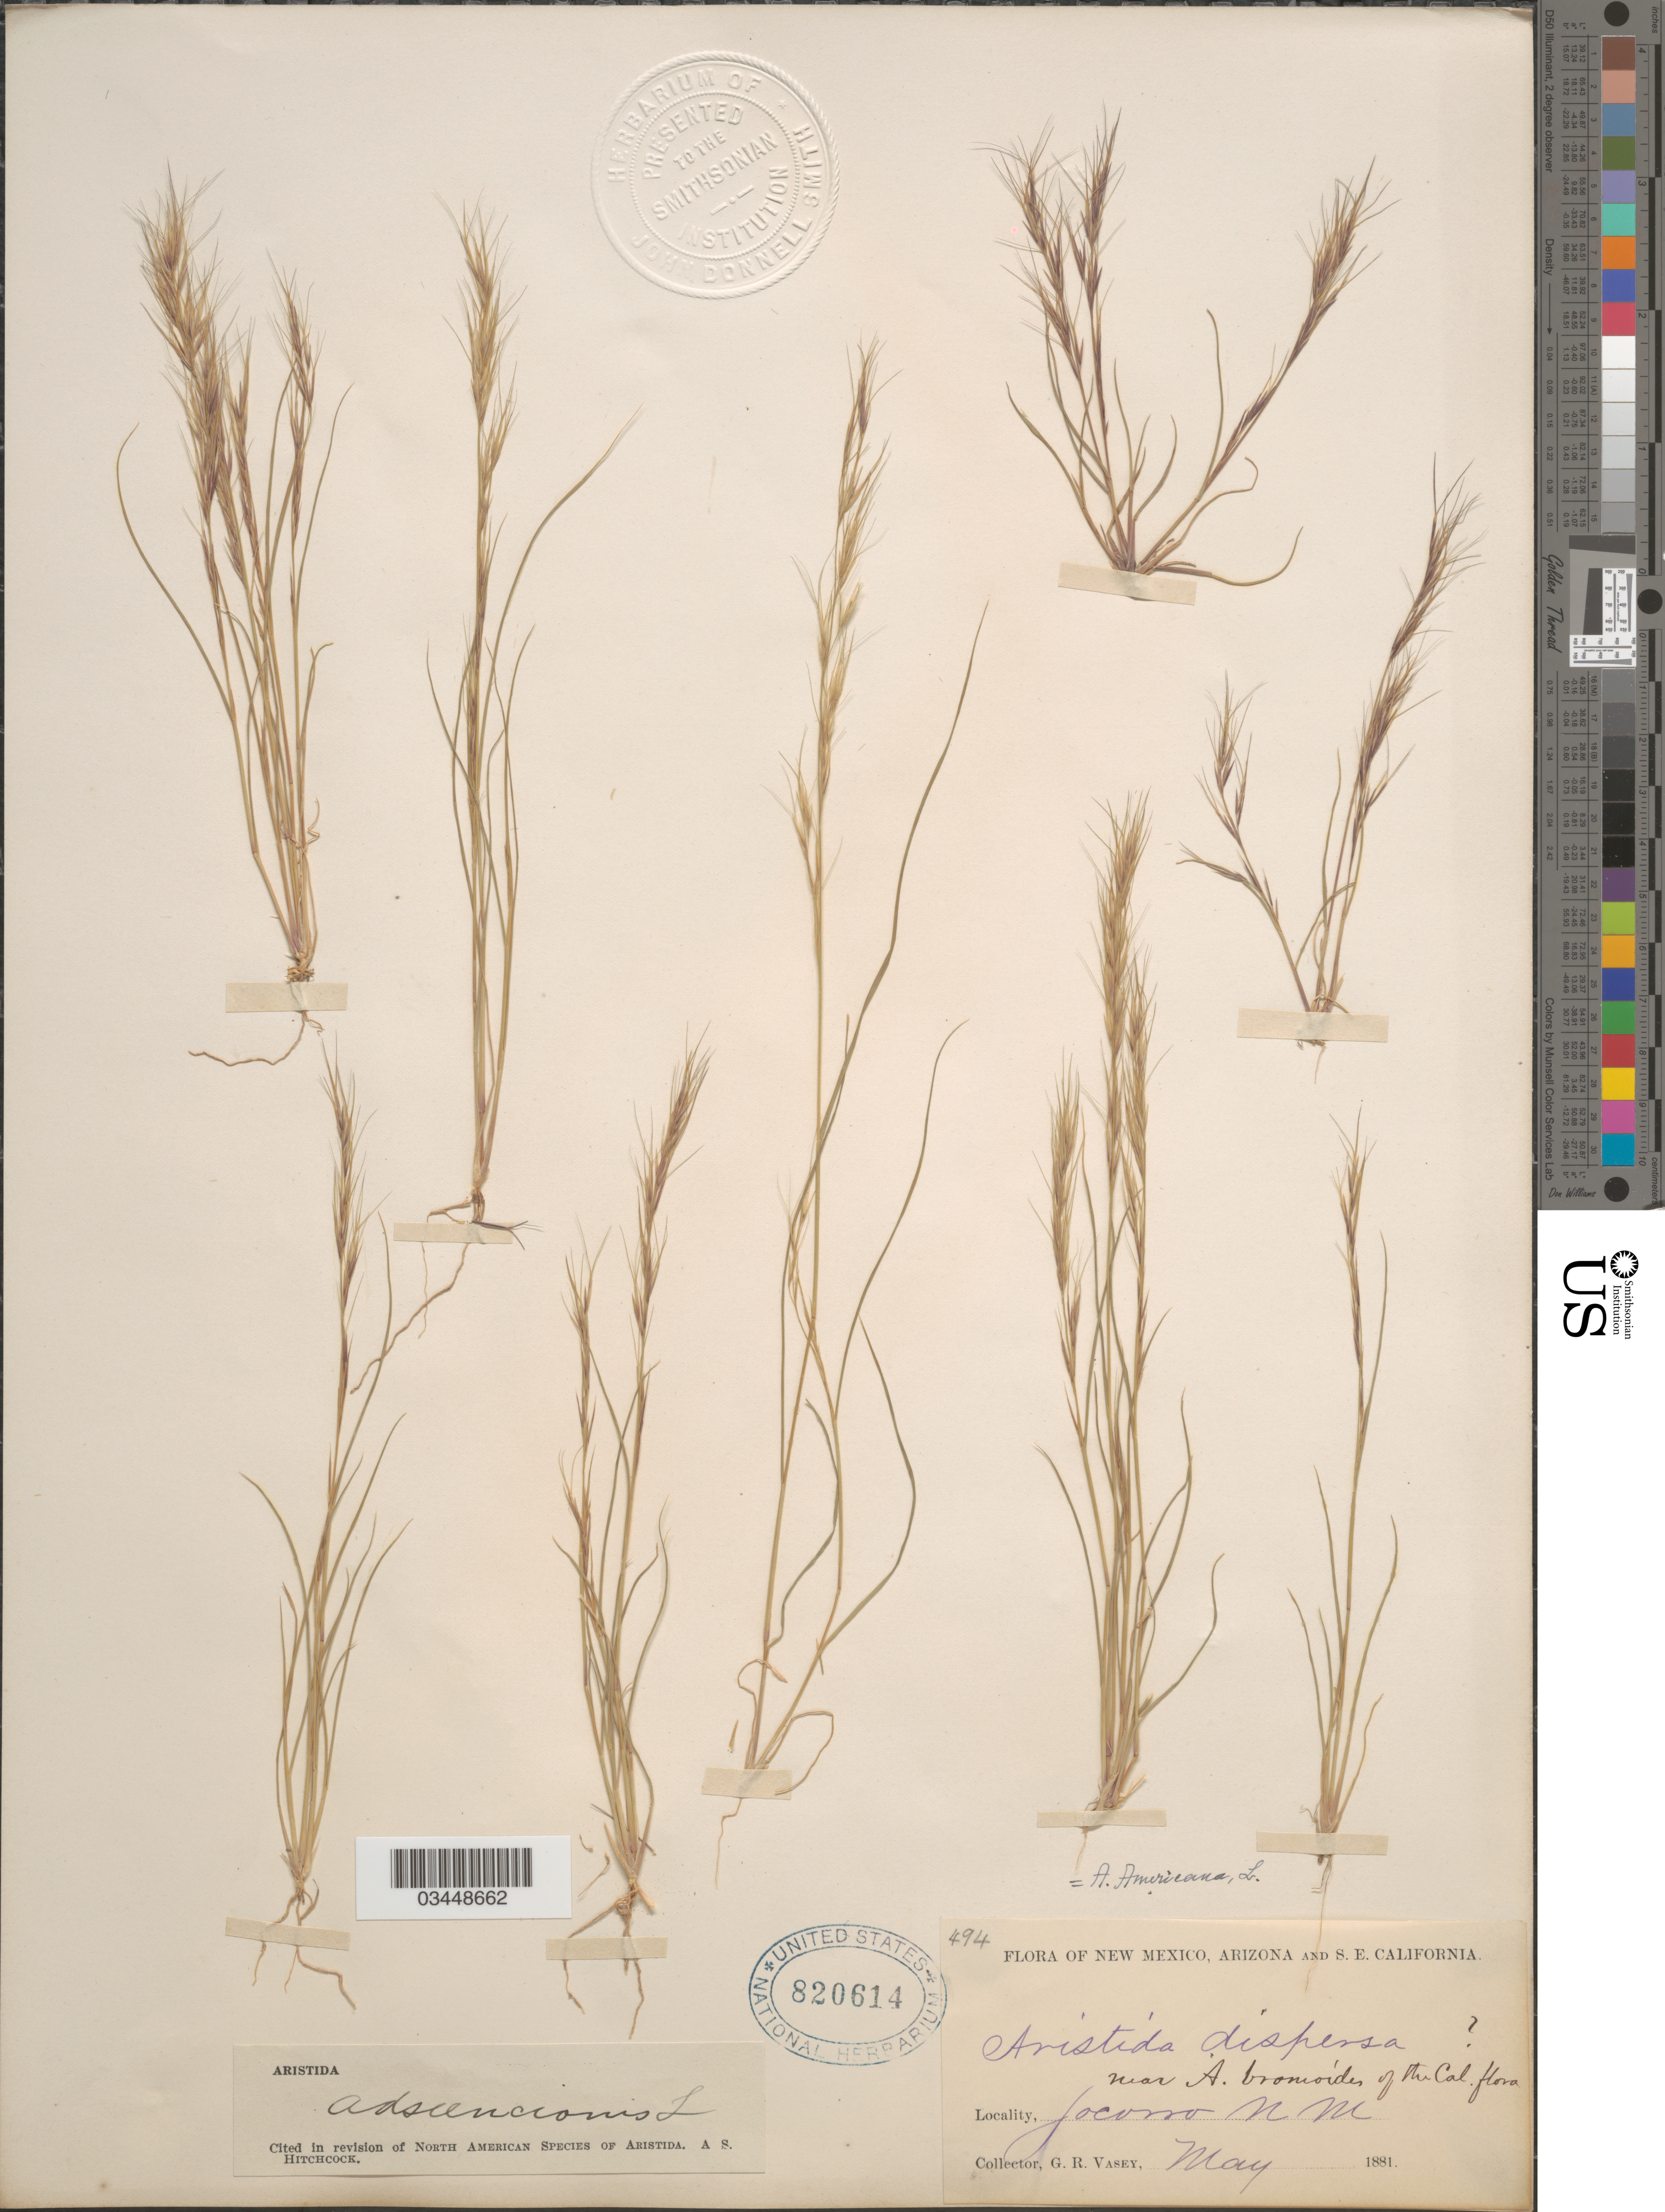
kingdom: Plantae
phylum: Tracheophyta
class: Liliopsida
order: Poales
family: Poaceae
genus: Aristida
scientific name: Aristida adscensionis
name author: L.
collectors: G. R. Vasey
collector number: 494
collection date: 1881-05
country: United States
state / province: New Mexico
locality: Socorro.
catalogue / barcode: US 820614